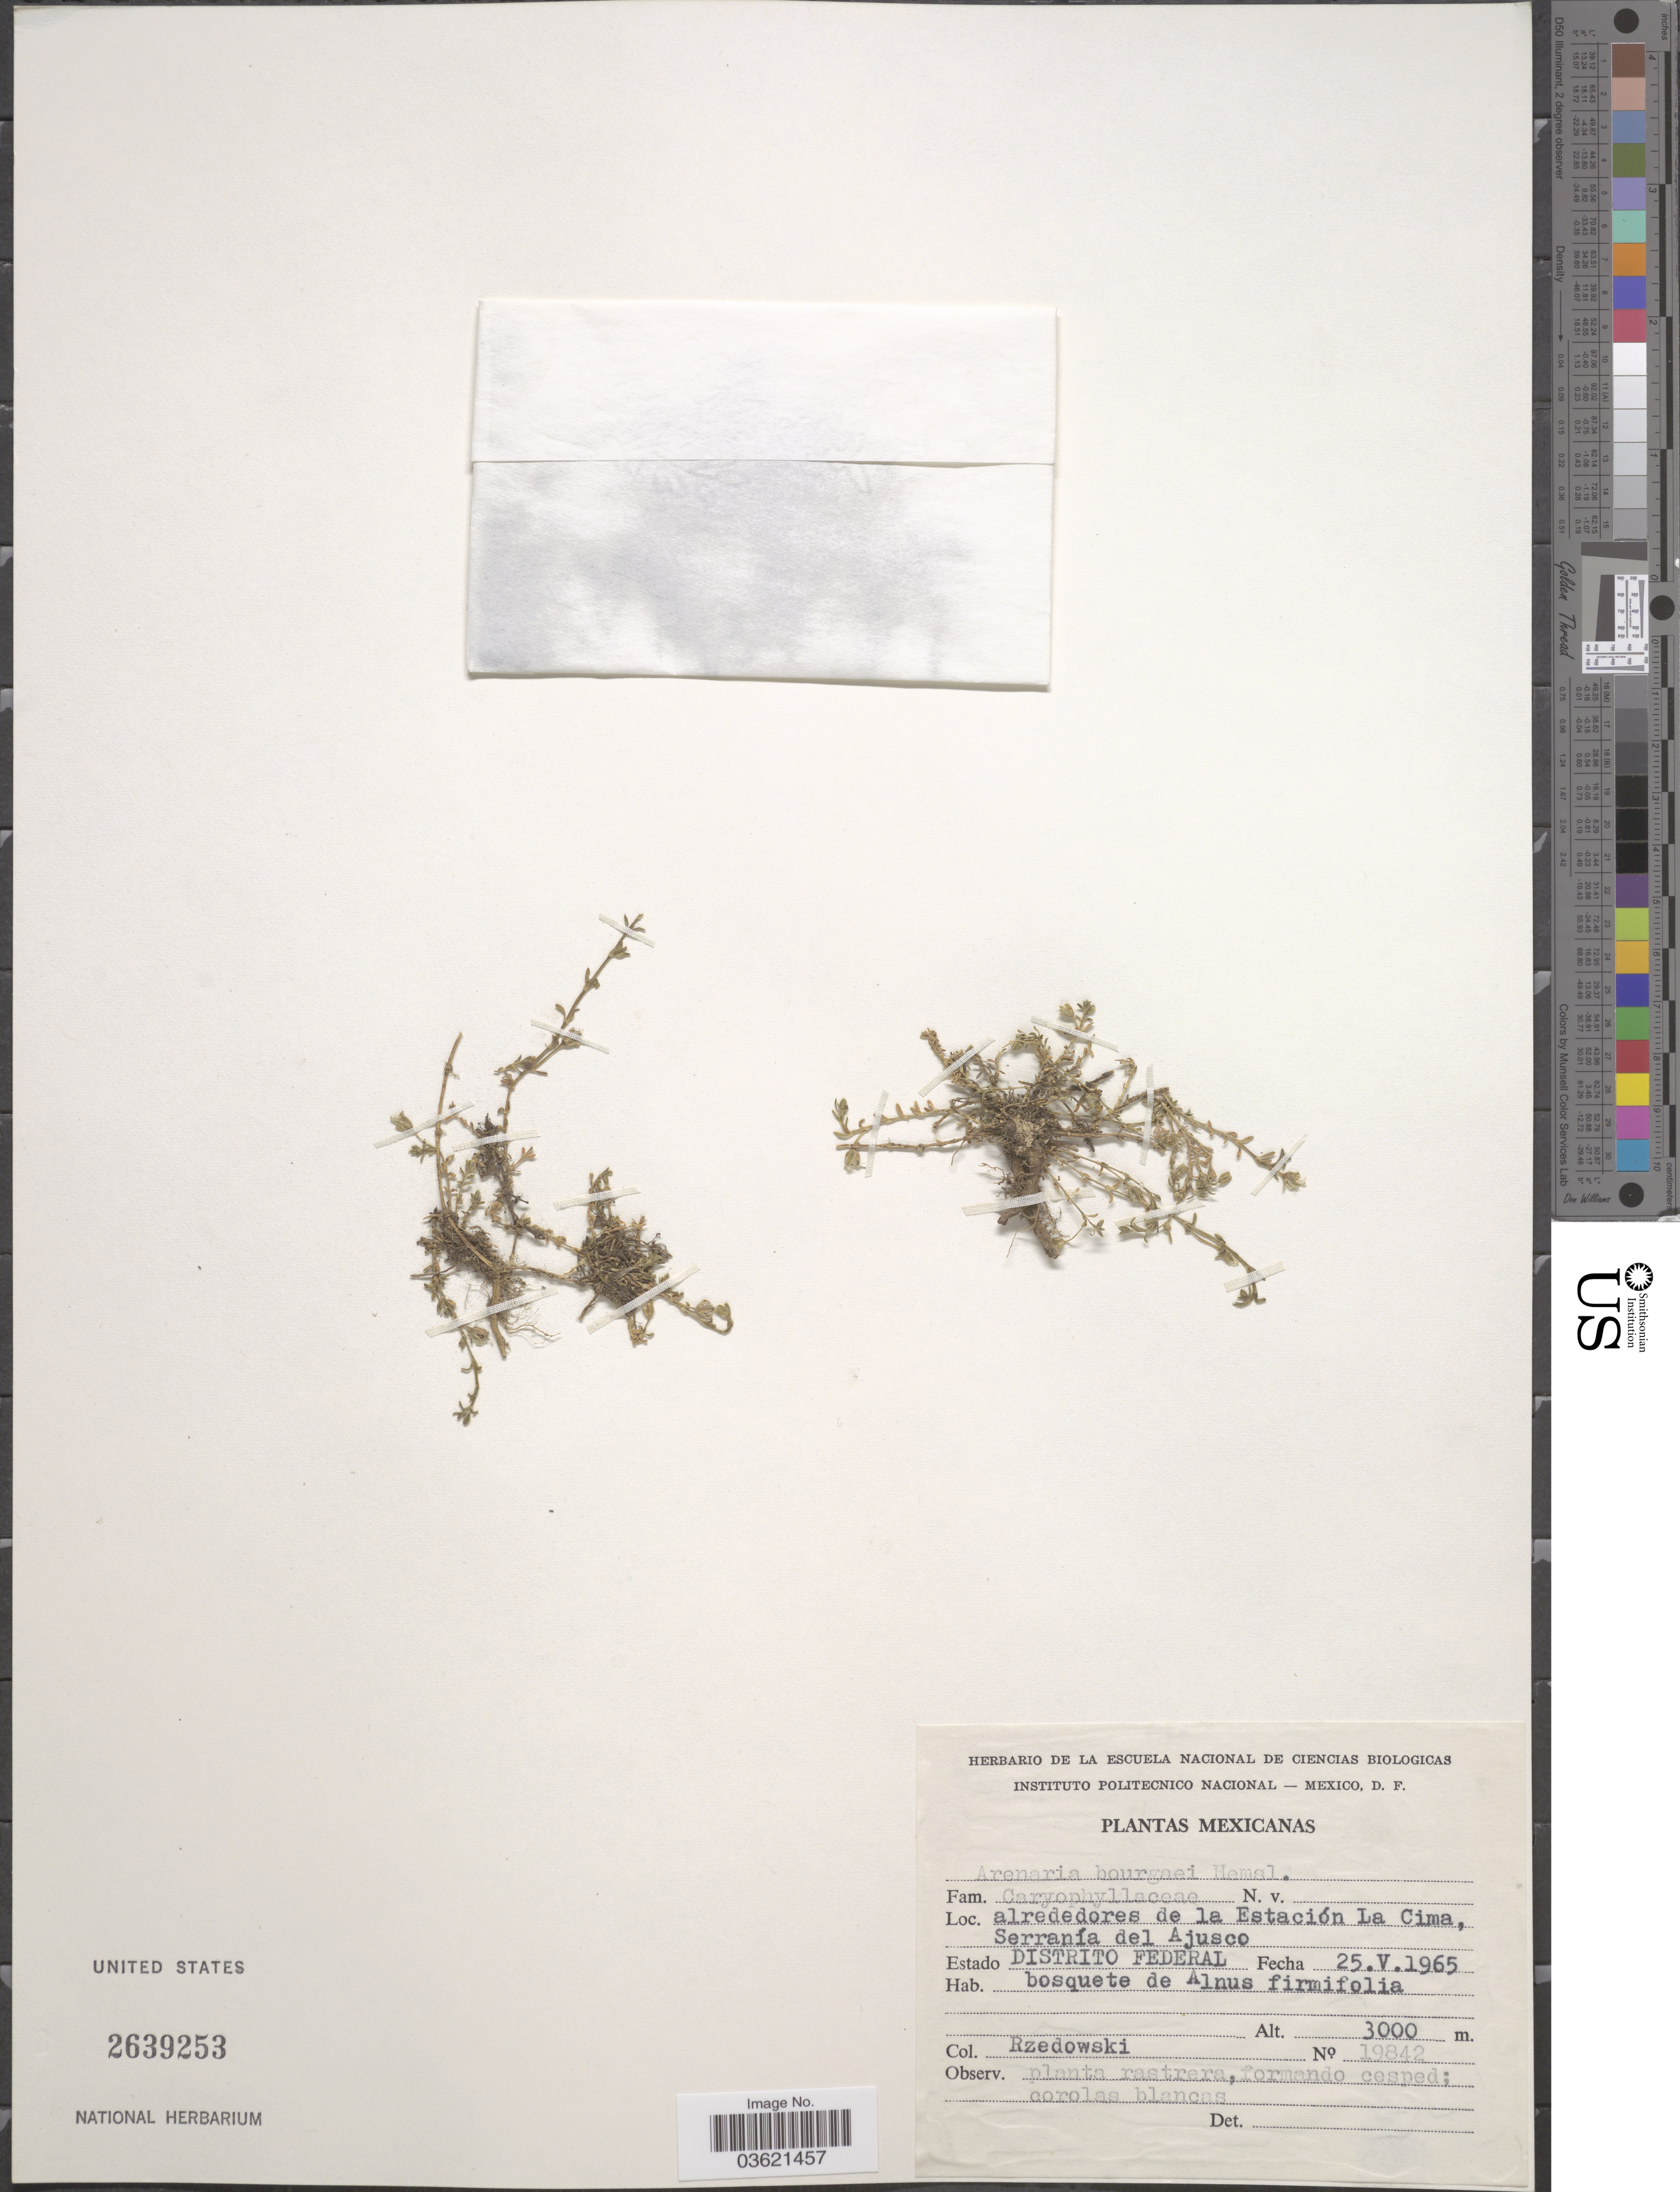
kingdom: Plantae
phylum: Tracheophyta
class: Magnoliopsida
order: Caryophyllales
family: Caryophyllaceae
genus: Arenaria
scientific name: Arenaria bourgaei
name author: Hemsl.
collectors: Rzedowski, --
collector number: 19842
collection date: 1965-05-25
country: Mexico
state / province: Distrito Federal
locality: Alrededores de la Estación La Cima, Serranía del Ajusco.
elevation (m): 3000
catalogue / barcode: US 2639253